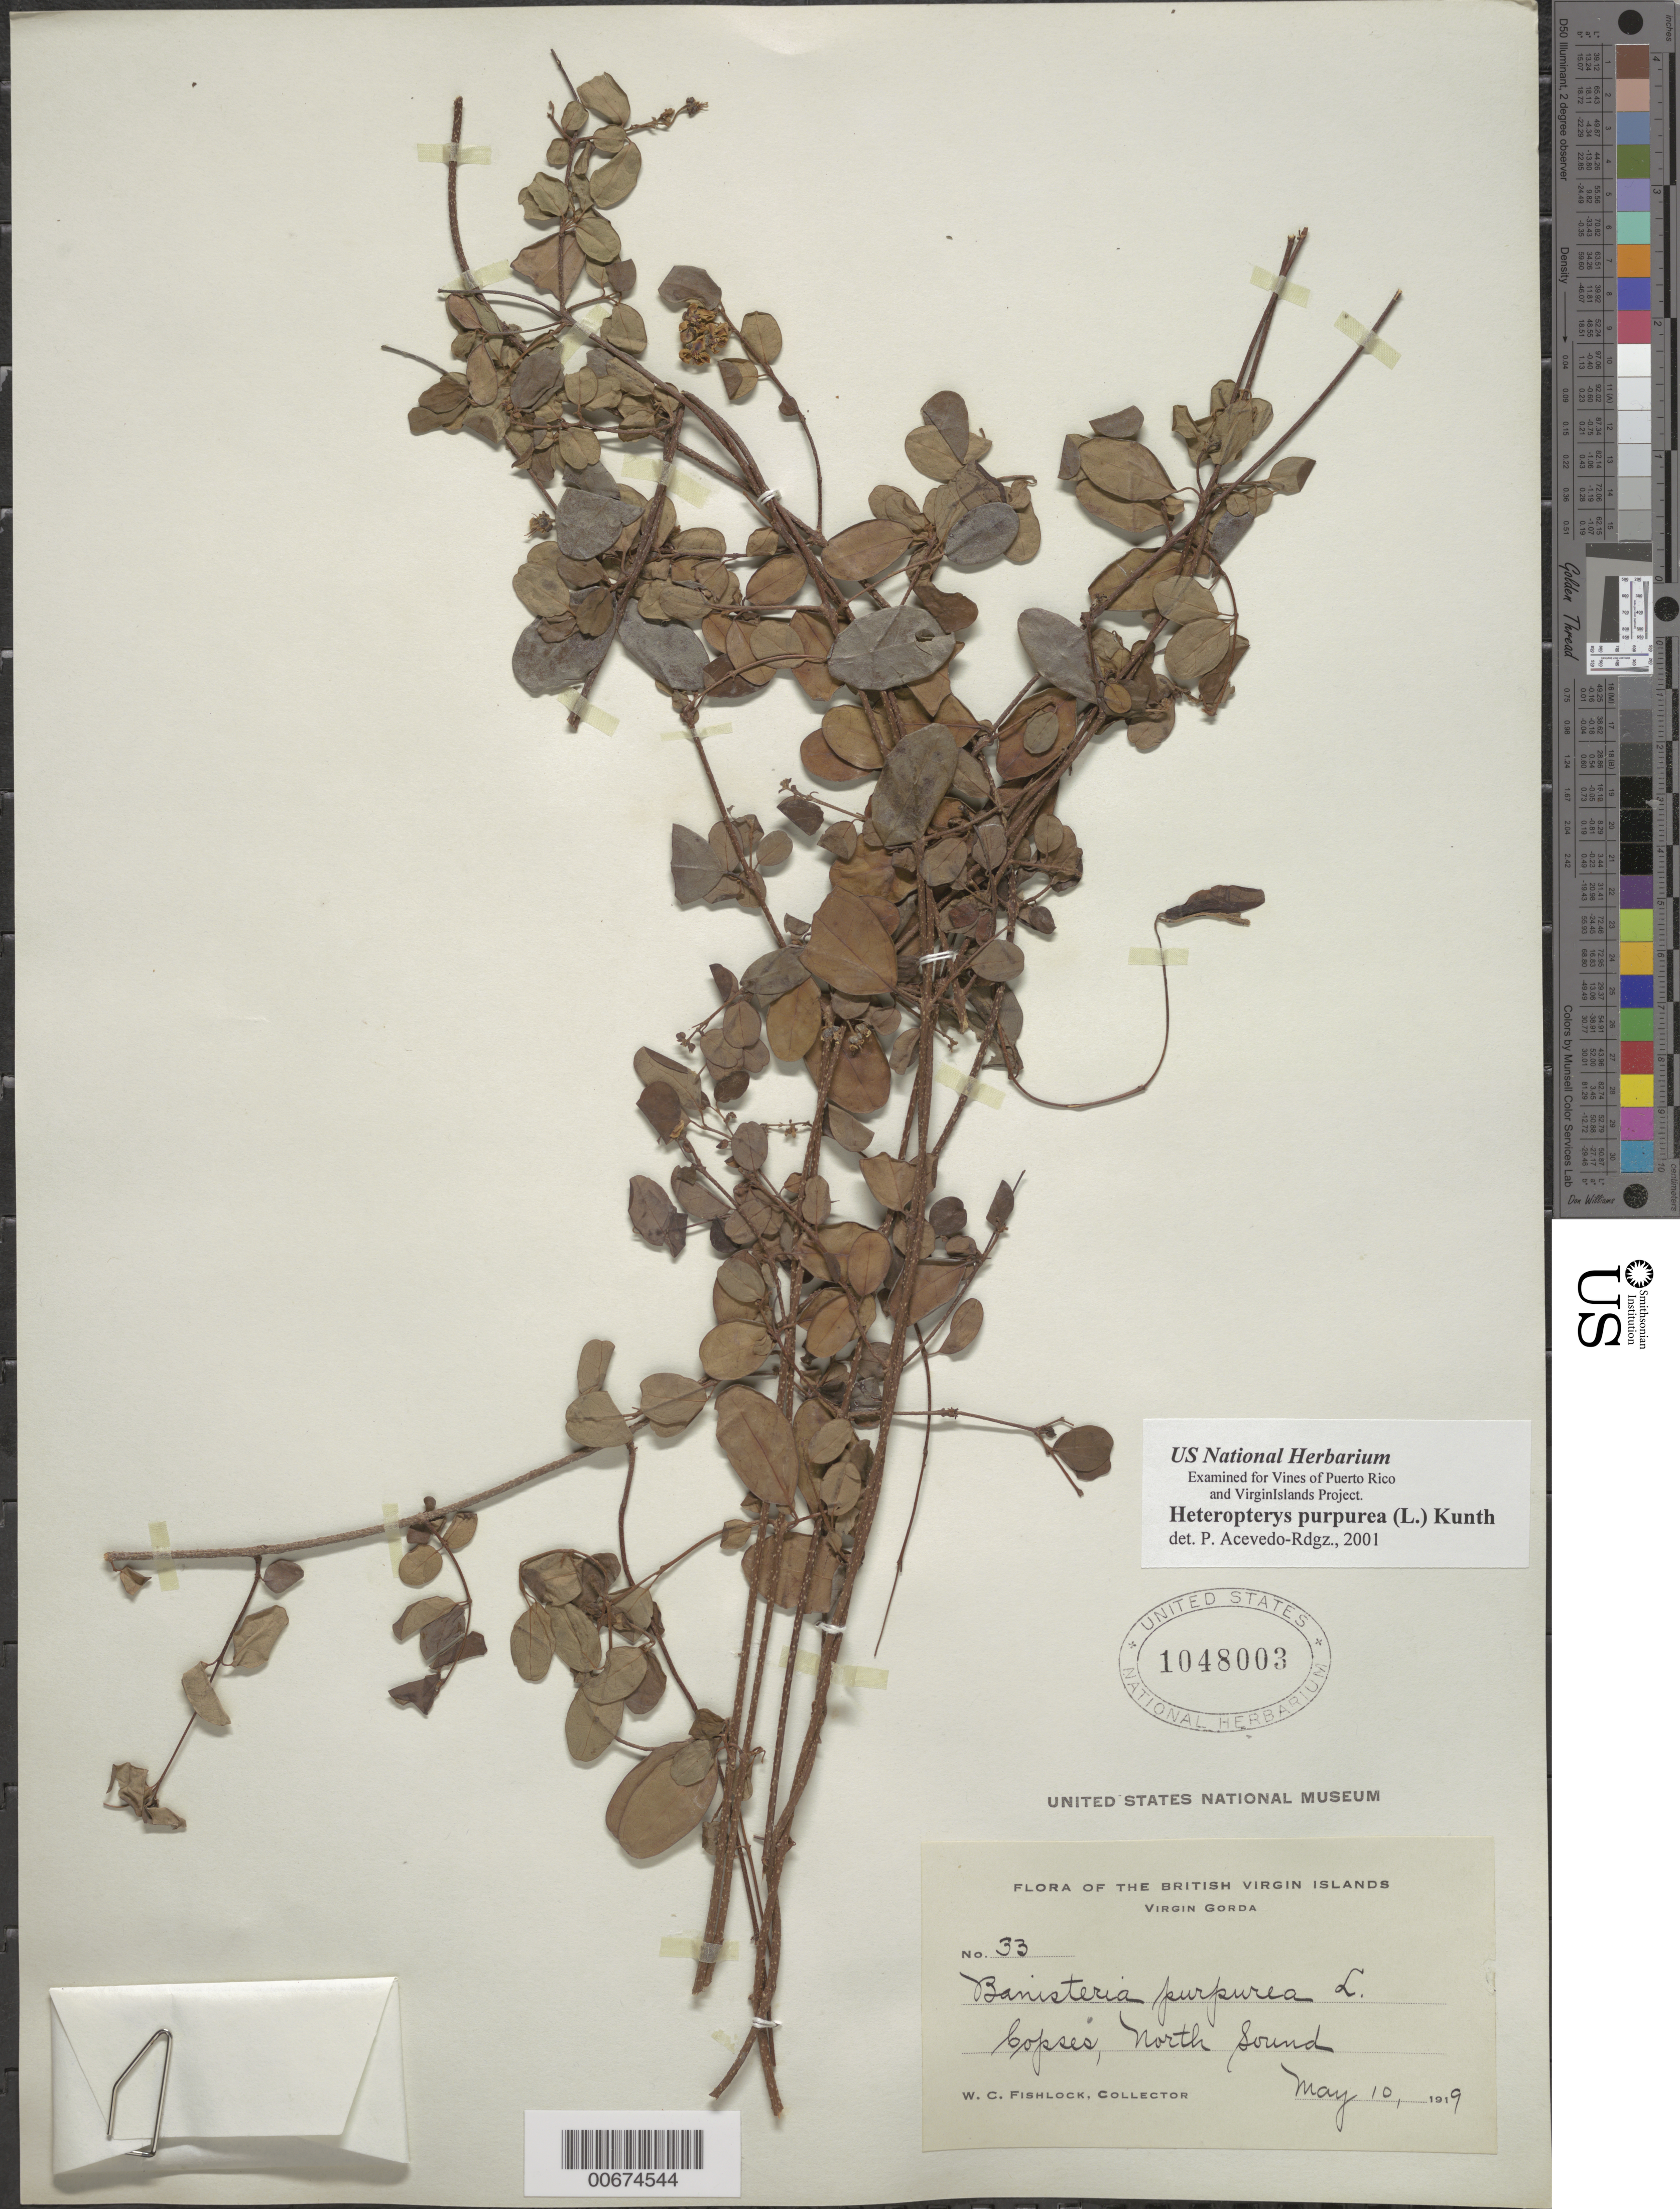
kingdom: Plantae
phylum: Tracheophyta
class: Magnoliopsida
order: Malpighiales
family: Malpighiaceae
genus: Heteropterys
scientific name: Heteropterys purpurea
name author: (L.) Kunth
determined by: Acevedo-Rodríguez, P., (BOT), Smithsonian Institution - National Museum of Natural History (UNITED STATES)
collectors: W. Fishlock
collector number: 33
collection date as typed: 10 May 1919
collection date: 1919-05-10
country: British Virgin Islands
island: Virgin Gorda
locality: Copses, North Sound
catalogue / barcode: US 1048003